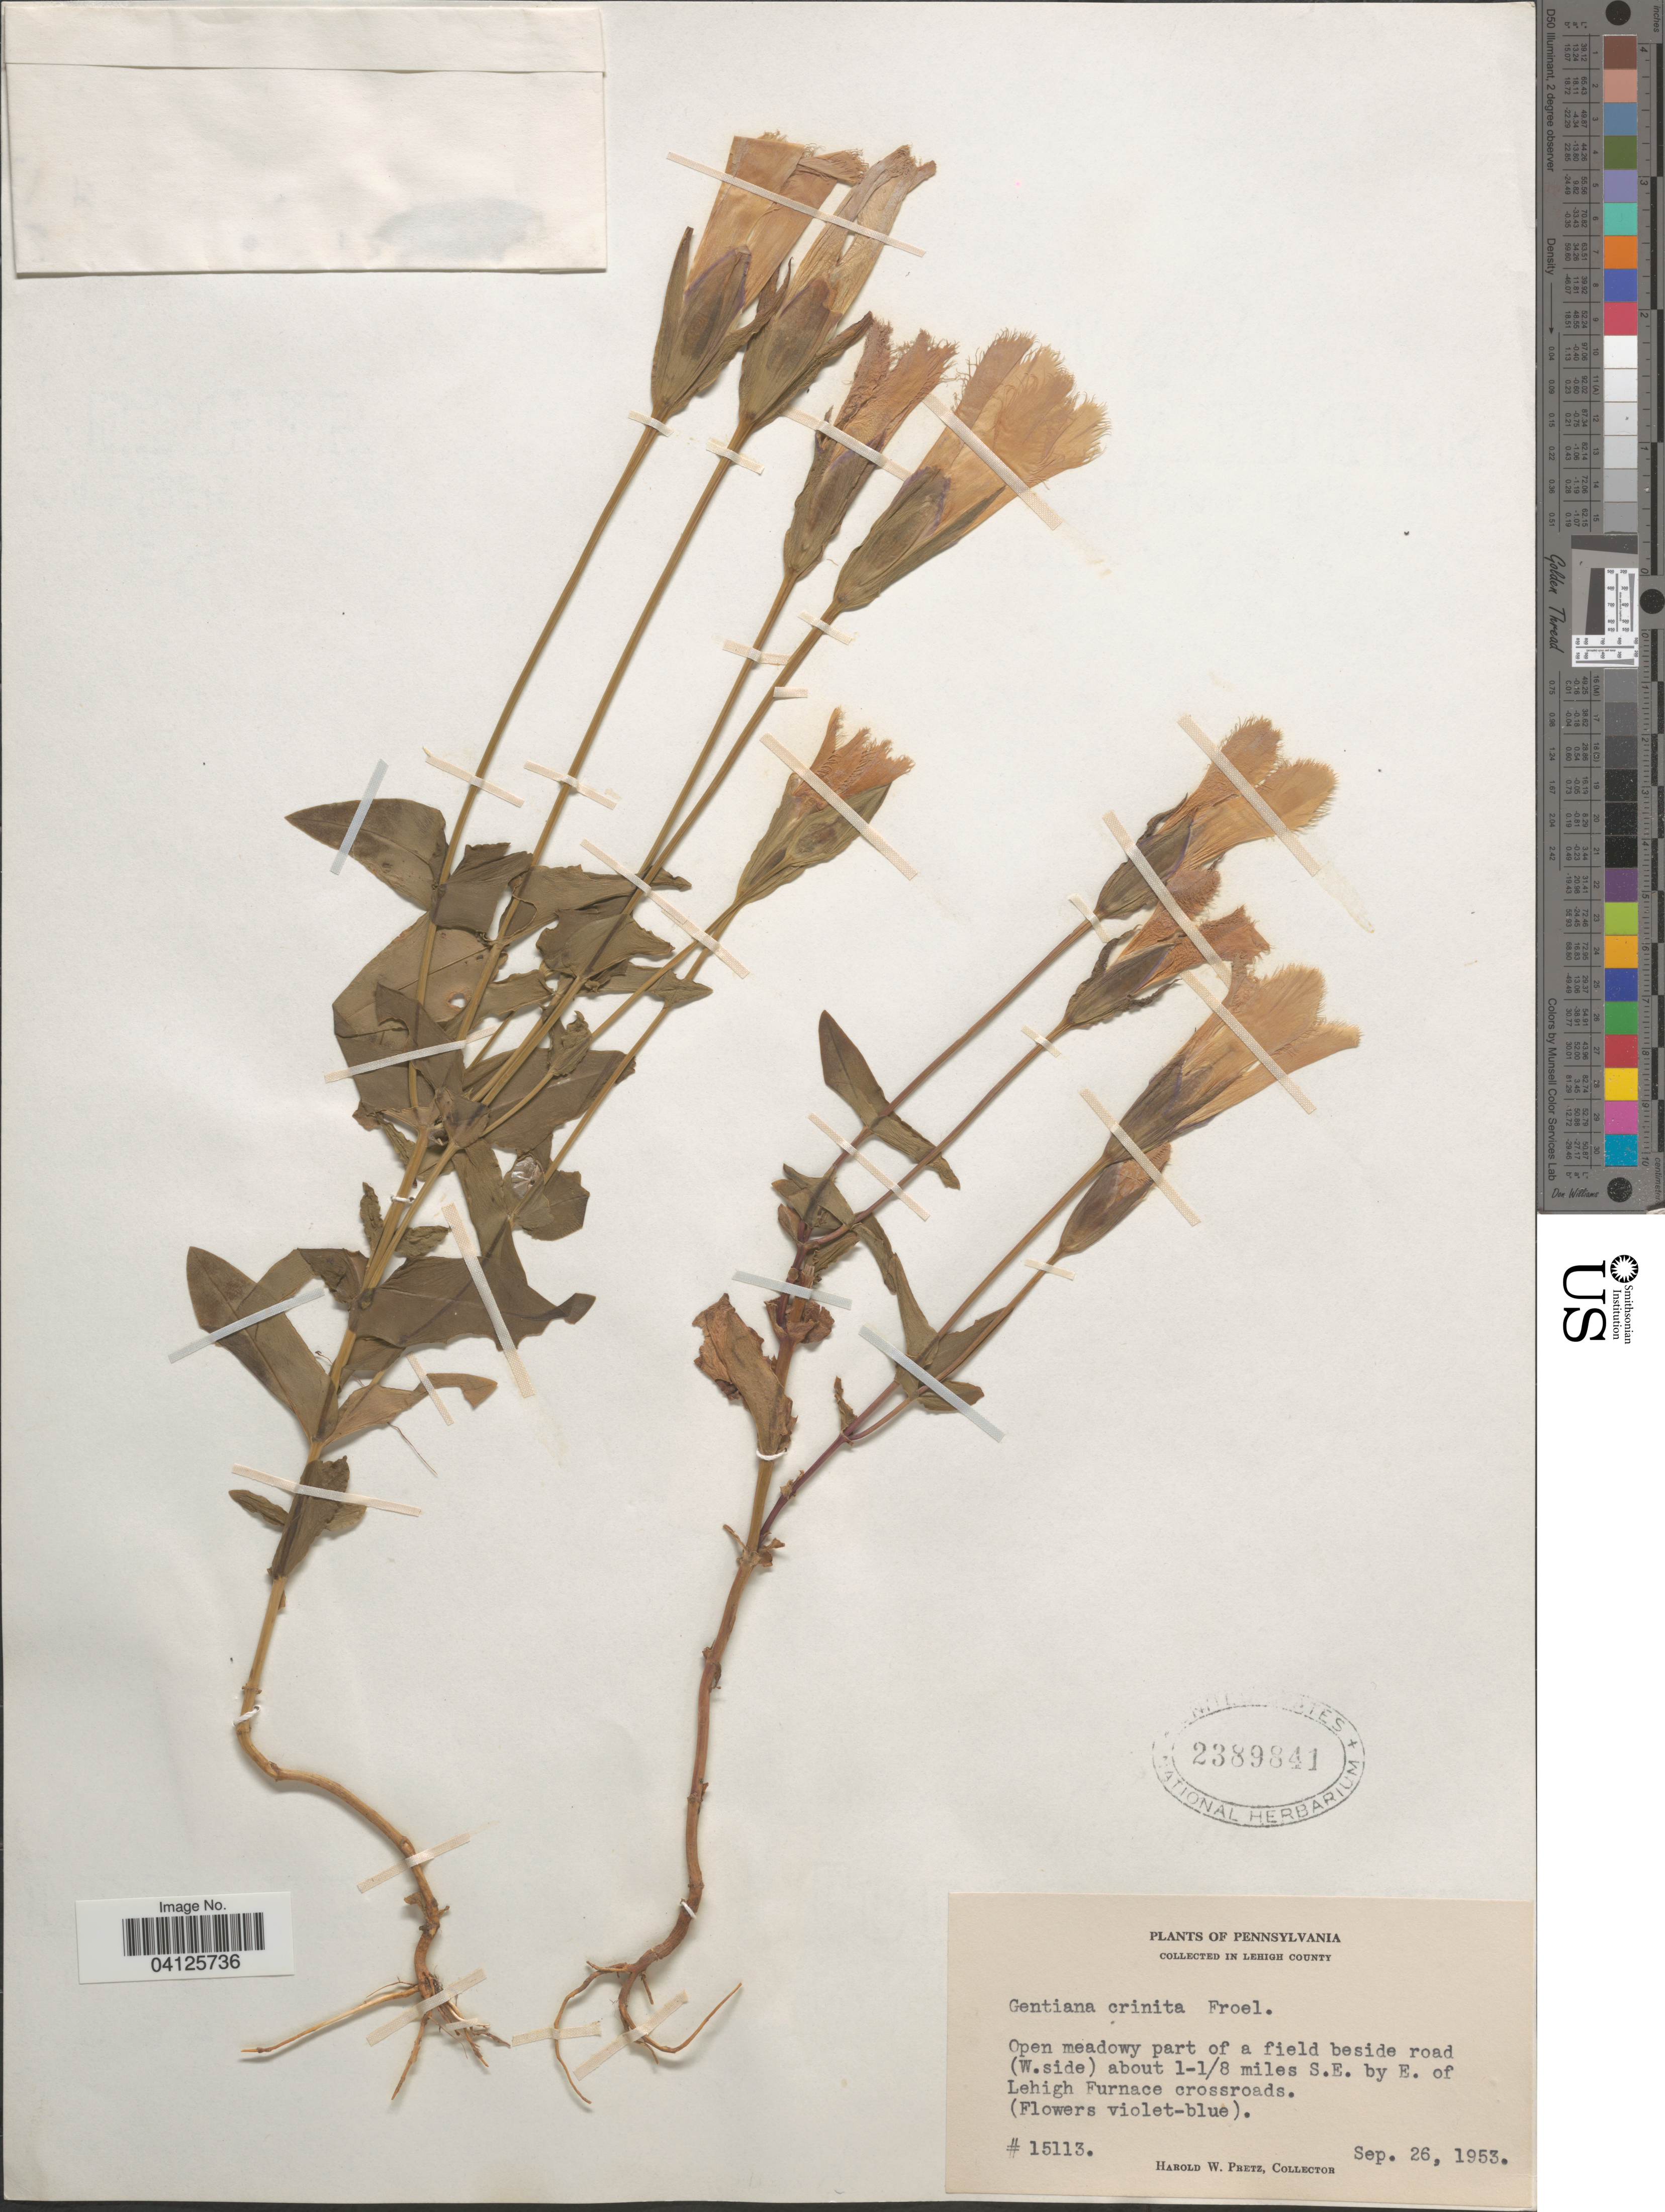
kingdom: Plantae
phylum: Tracheophyta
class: Magnoliopsida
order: Gentianales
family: Gentianaceae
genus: Gentiana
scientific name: Gentiana crinita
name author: Froel.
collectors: H. W. Pretz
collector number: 15113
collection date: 1953-09-26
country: United States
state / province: Pennsylvania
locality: In Lehigh County. Open meadowy part of a field beside road (W.side) about 1-1/8 miles S.E. by E. of Lehigh Furnace crossroads.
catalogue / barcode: US 2389841